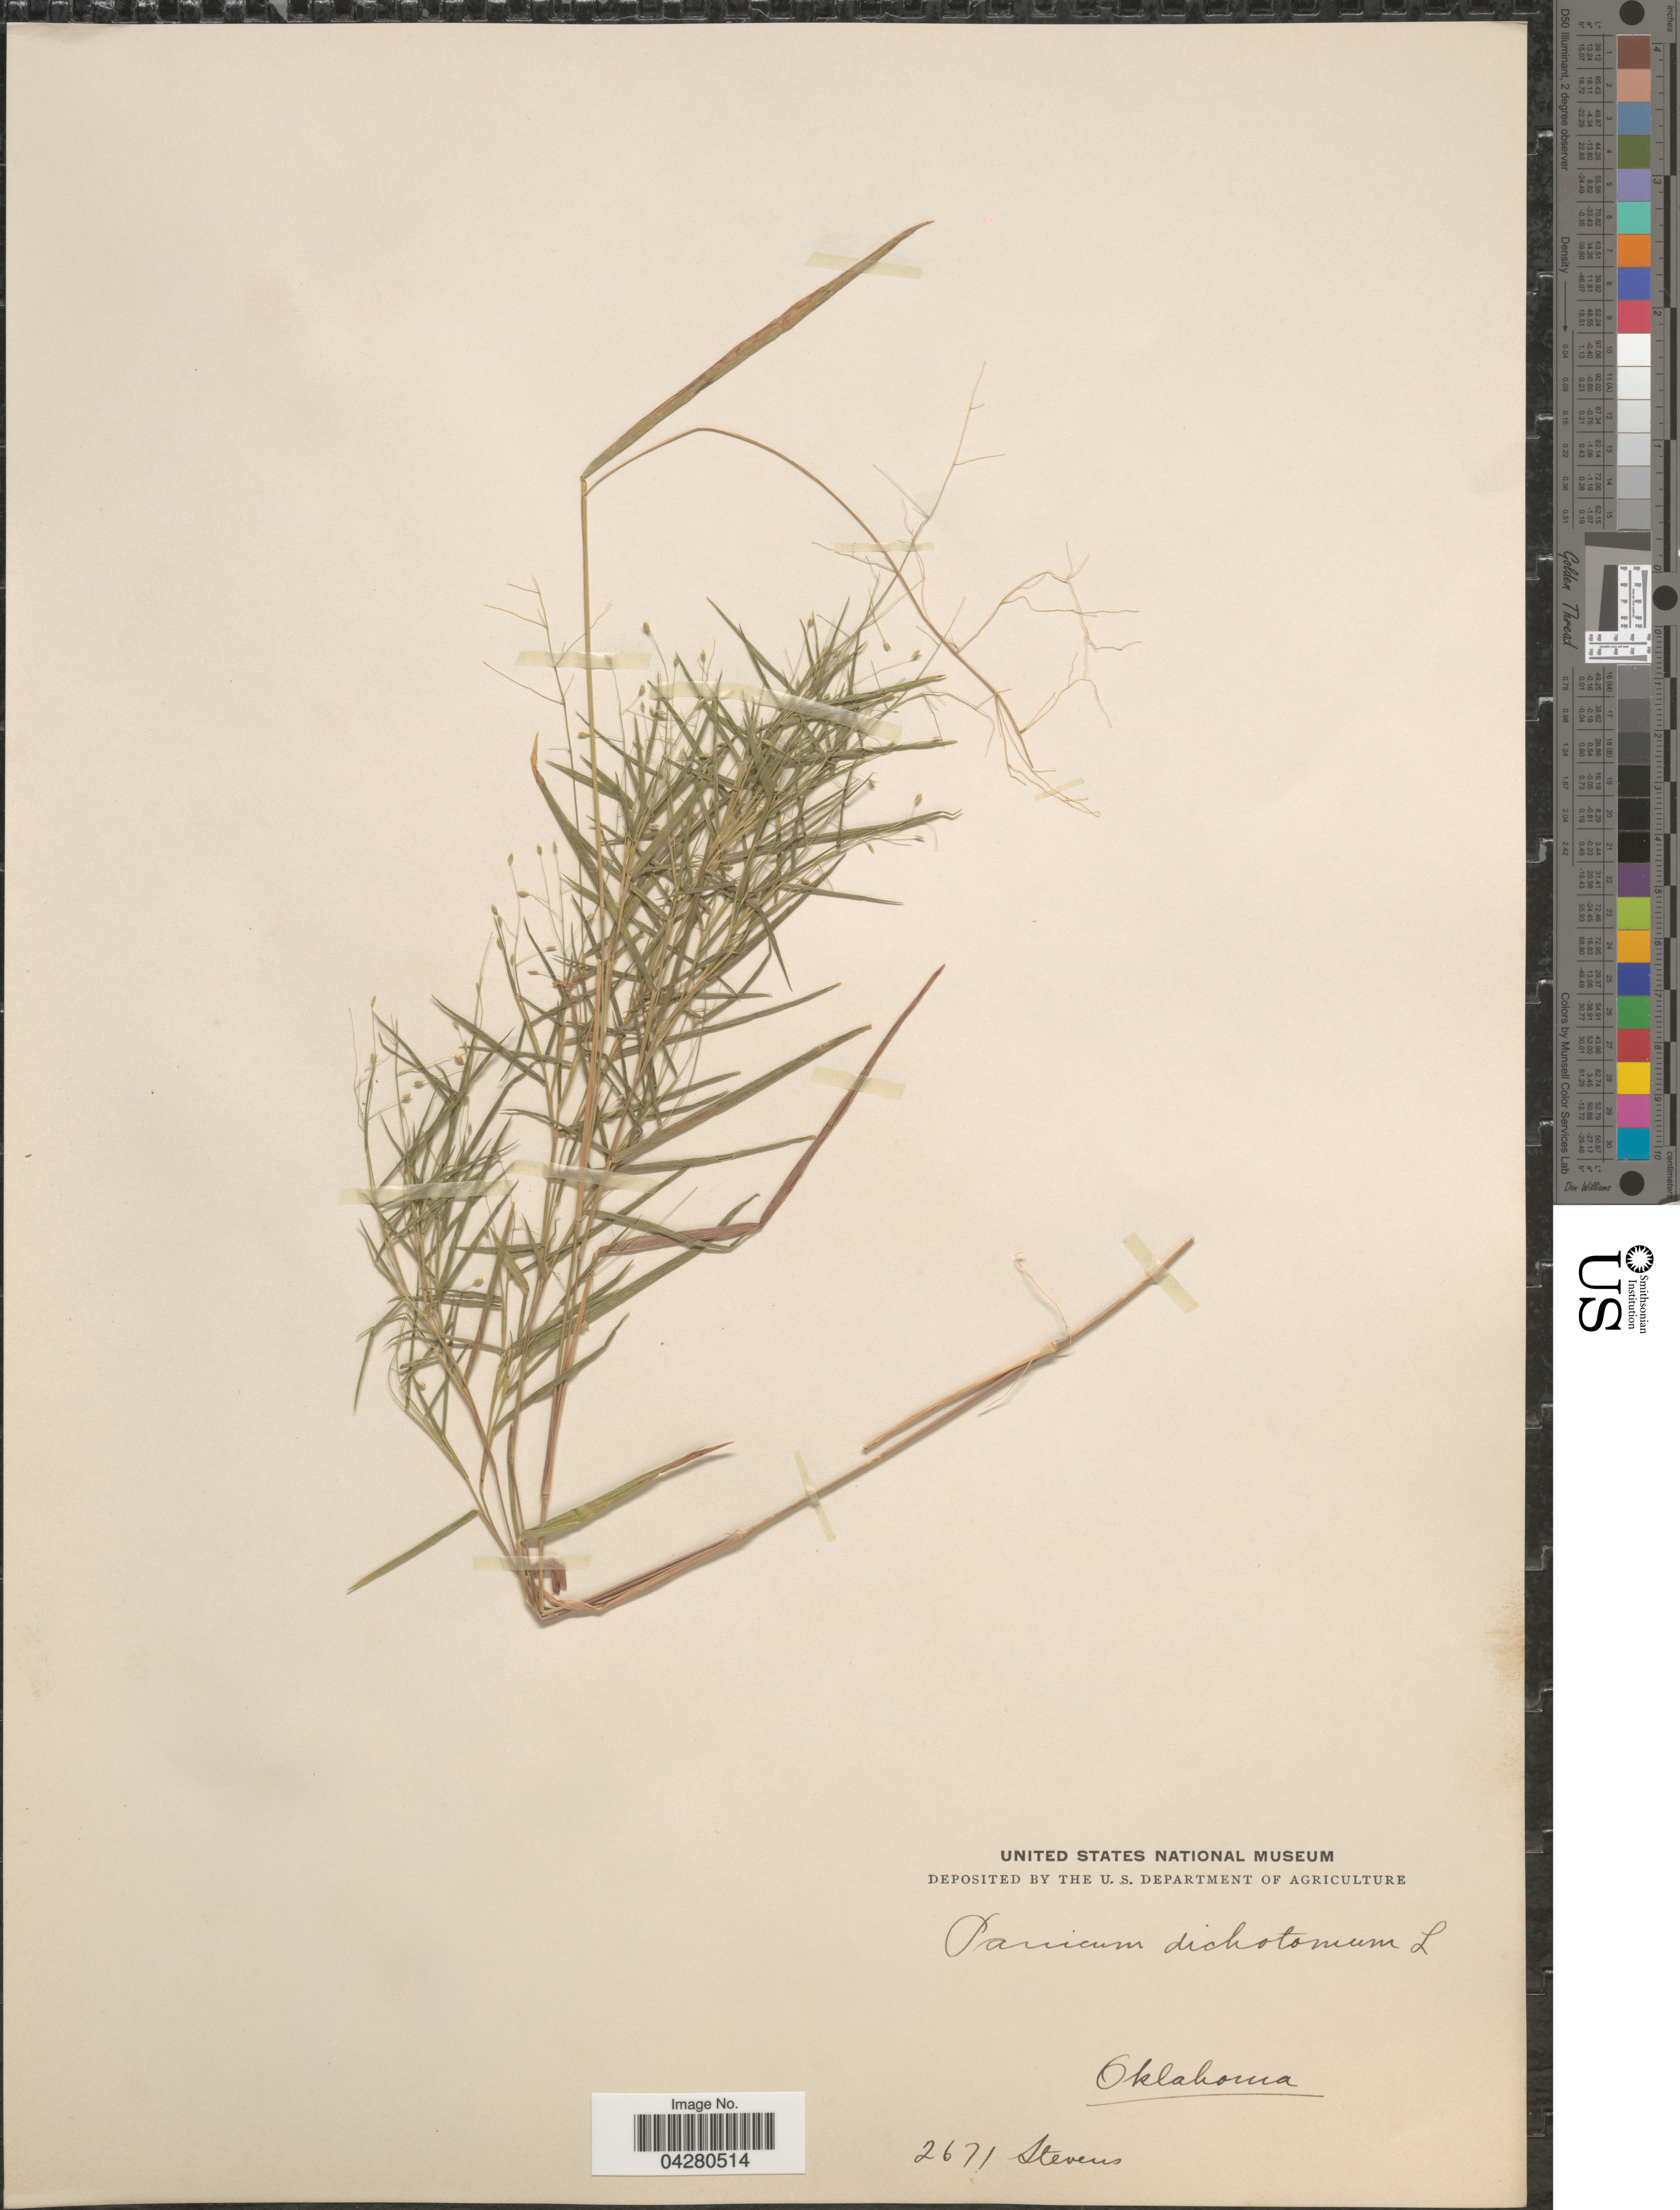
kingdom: Plantae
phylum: Tracheophyta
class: Liliopsida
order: Poales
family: Poaceae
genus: Dichanthelium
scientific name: Dichanthelium dichotomum var. dichotomum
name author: (L.) Gould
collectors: -. Stevens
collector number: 2671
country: United States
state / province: Oklahoma